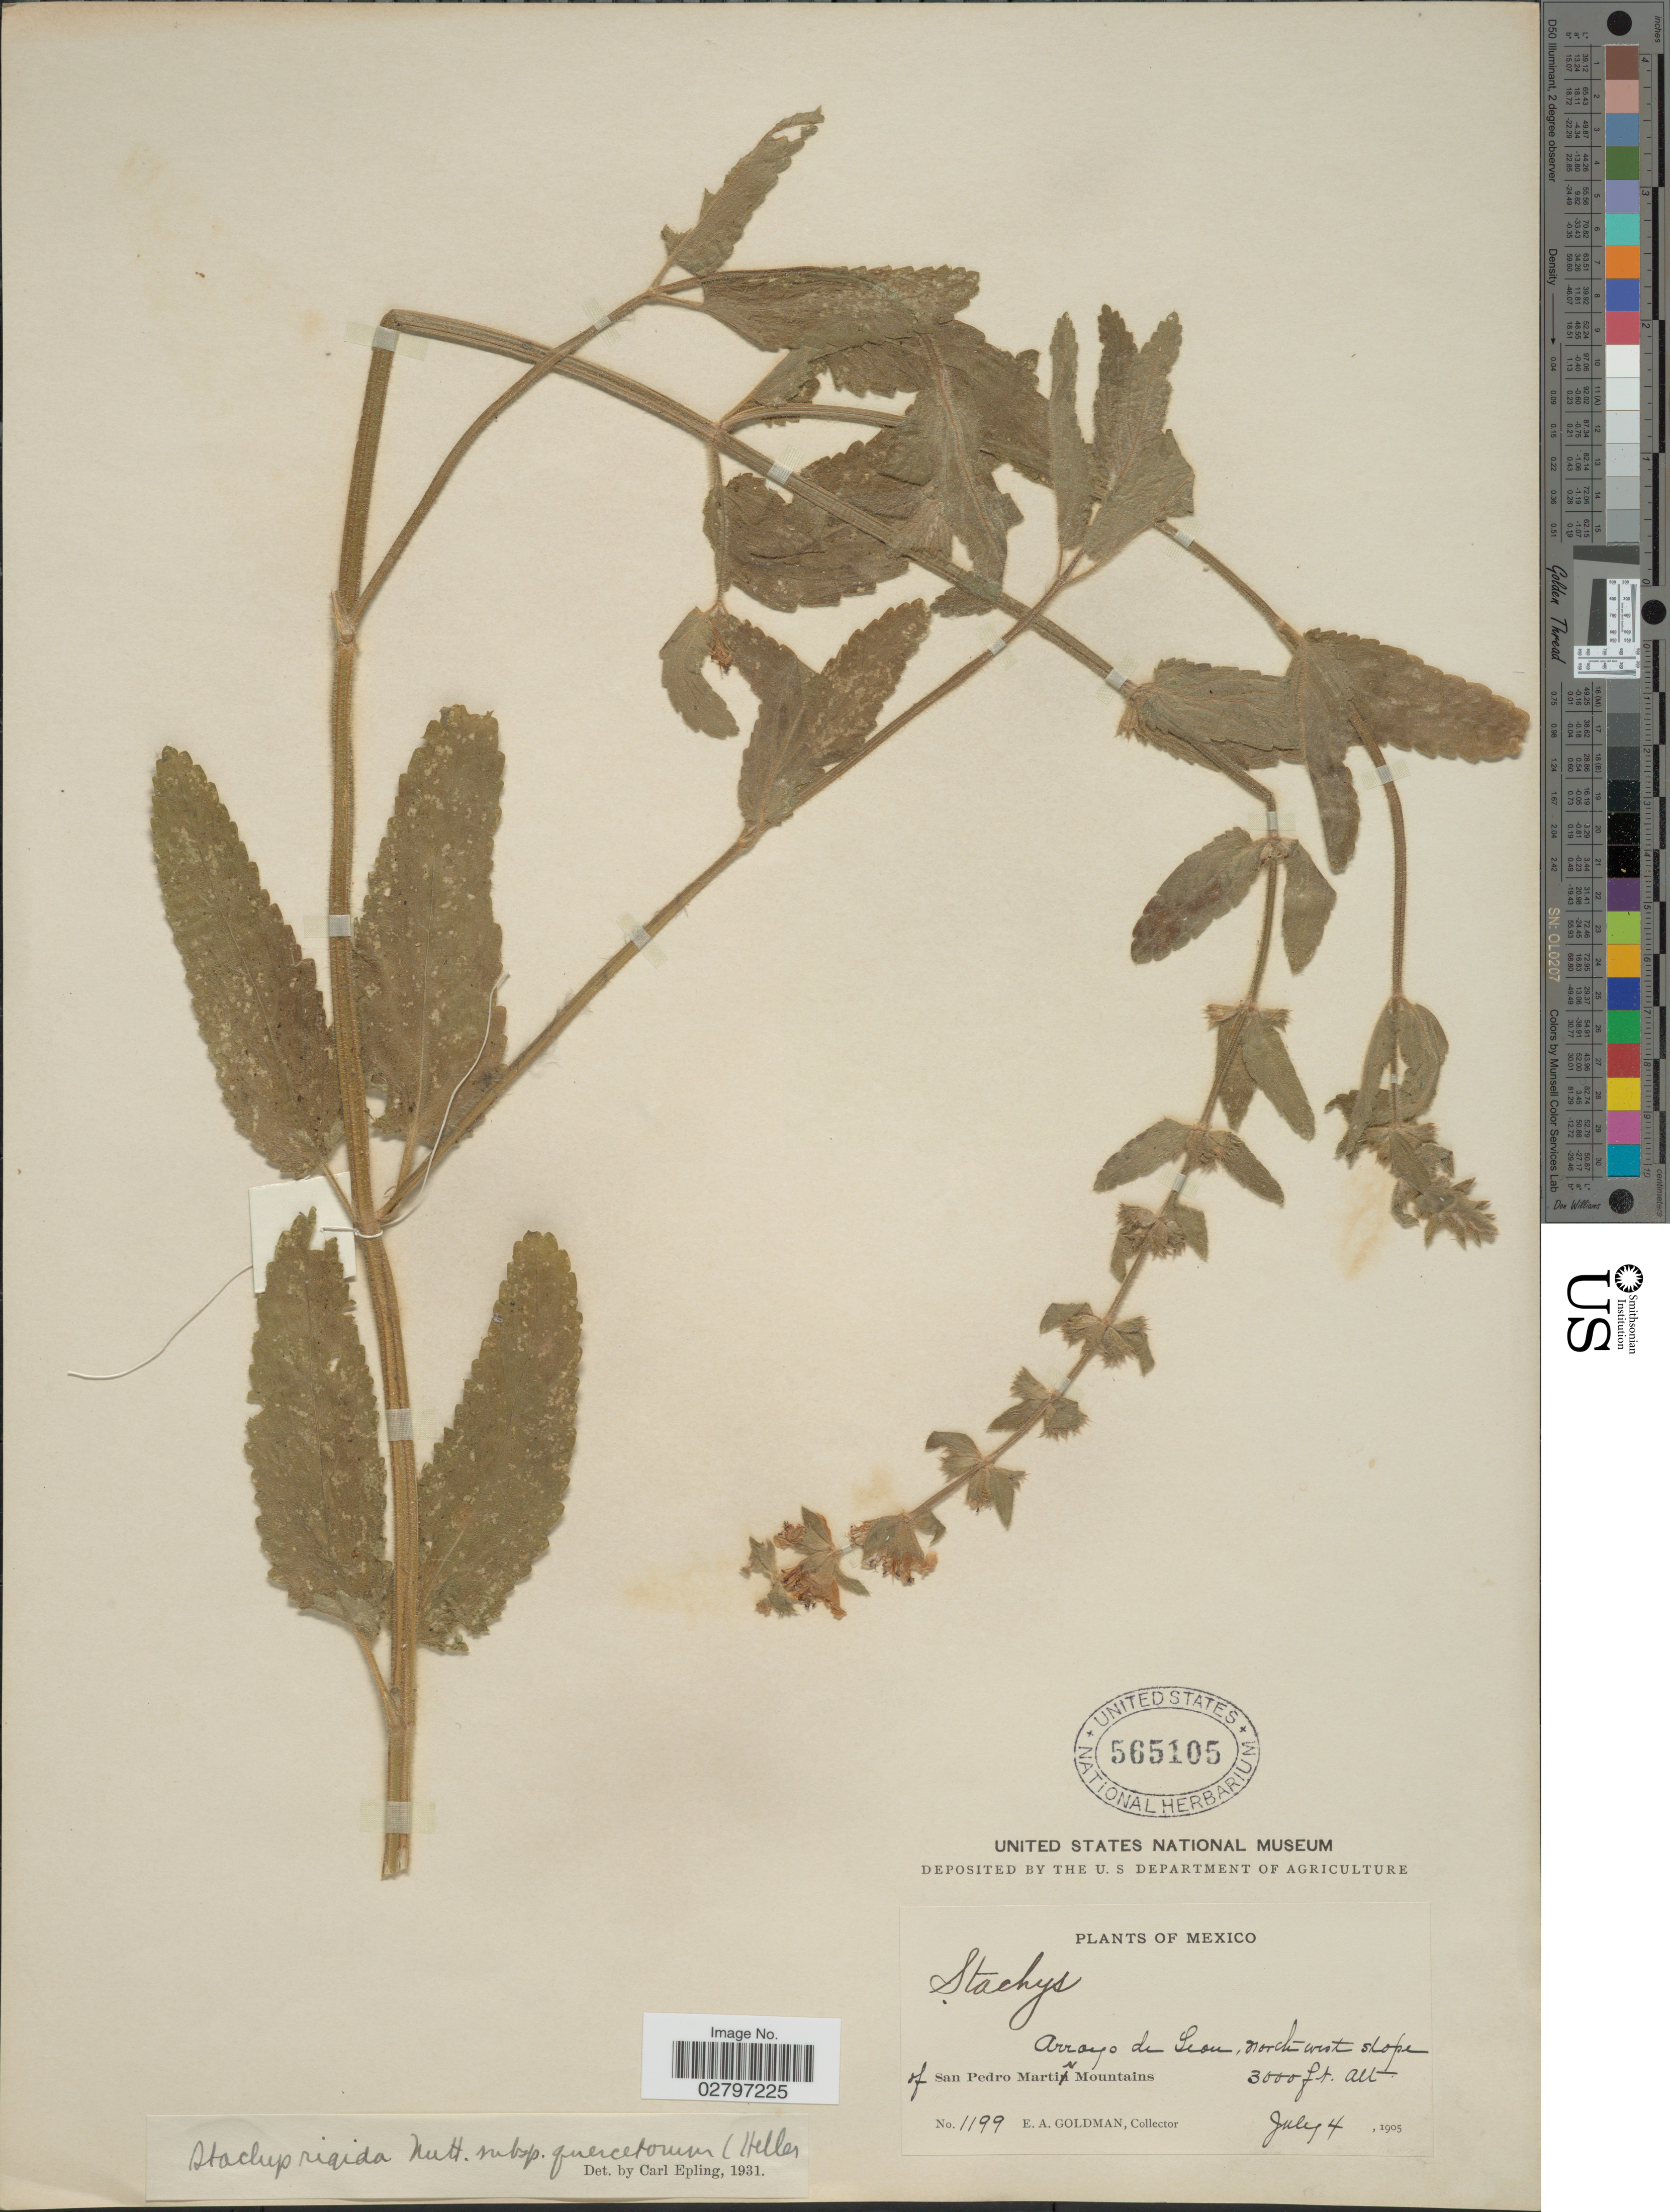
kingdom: Plantae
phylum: Tracheophyta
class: Magnoliopsida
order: Lamiales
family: Lamiaceae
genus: Stachys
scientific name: Stachys rigida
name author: Nutt. ex Benth.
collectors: E. A. Goldman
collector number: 1199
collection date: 1905-07-04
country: Mexico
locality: Arrayo de Seon, northwest slope of San Pedro Martin Mountains.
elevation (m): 914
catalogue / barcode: US 565105